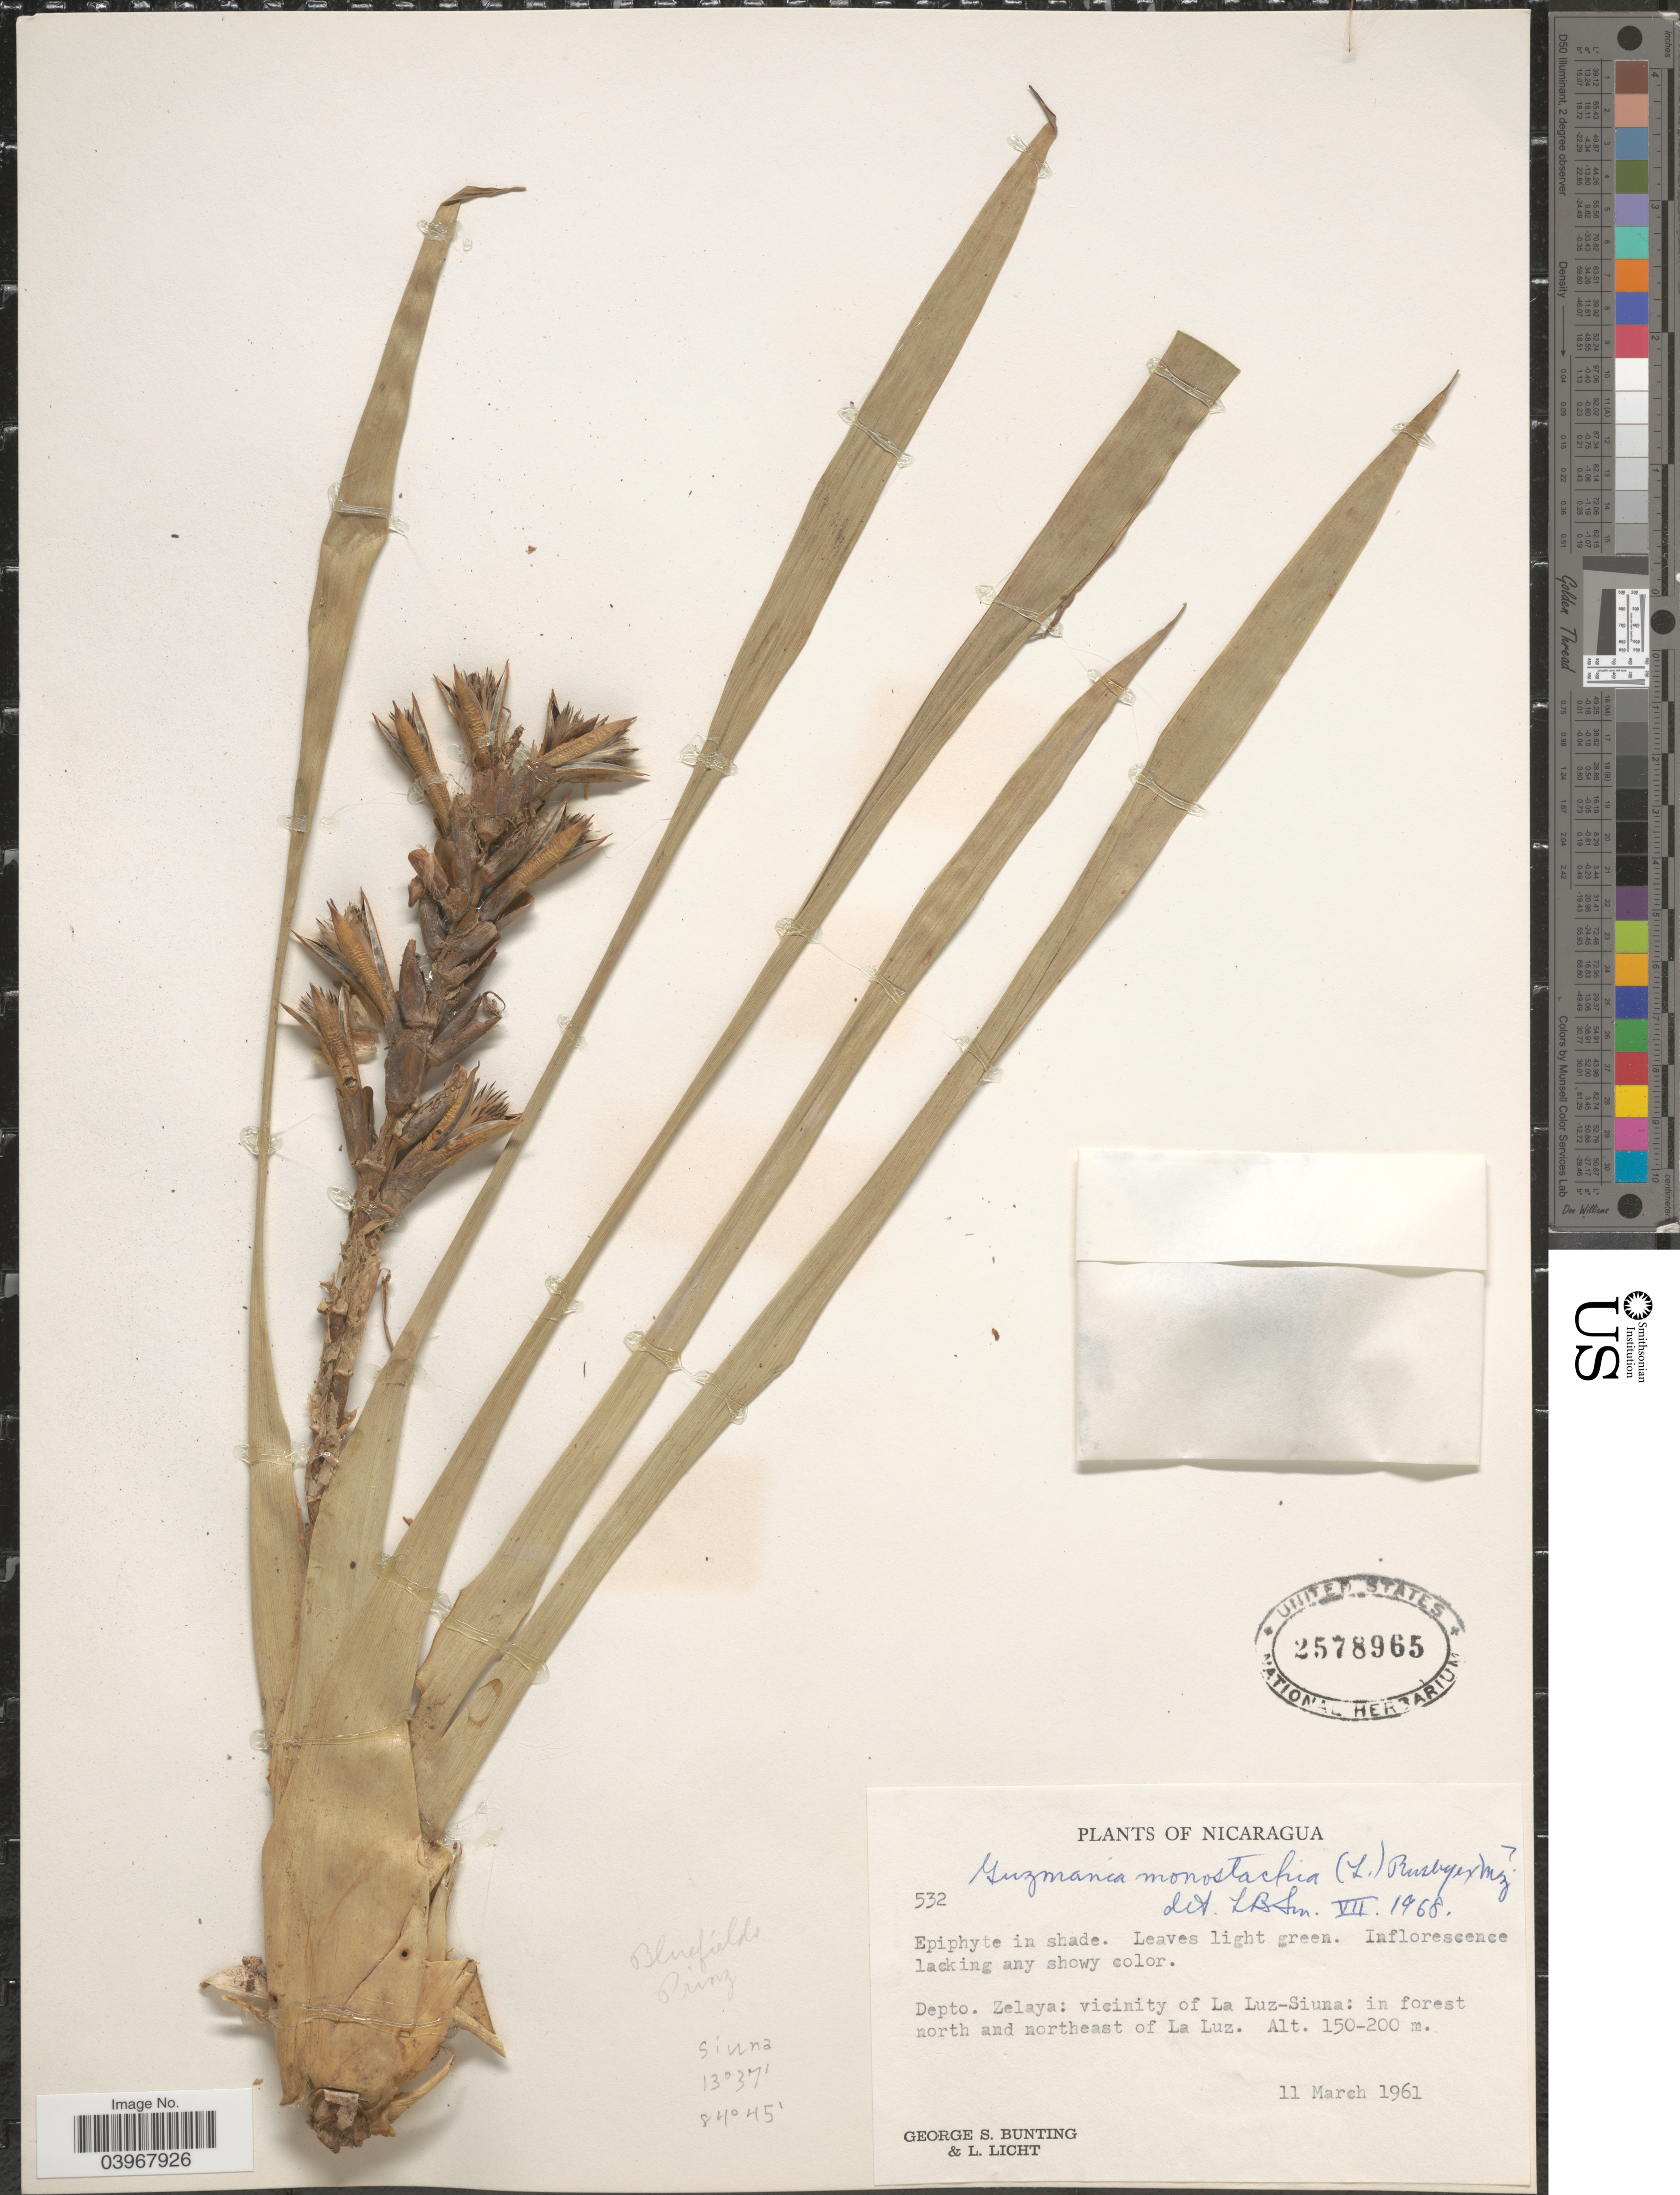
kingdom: Plantae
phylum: Tracheophyta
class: Liliopsida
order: Poales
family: Bromeliaceae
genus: Guzmania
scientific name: Guzmania monostachia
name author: (L.) Rusby ex Mez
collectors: G. S. Bunting & L. Licht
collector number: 532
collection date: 1961-03-11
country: Nicaragua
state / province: Atlántico Norte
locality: Siuna. Depto. Zelaya: vicinity of La Luz-Siuna: in forest north and northeast of La Luz.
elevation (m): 150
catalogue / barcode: US 2578965